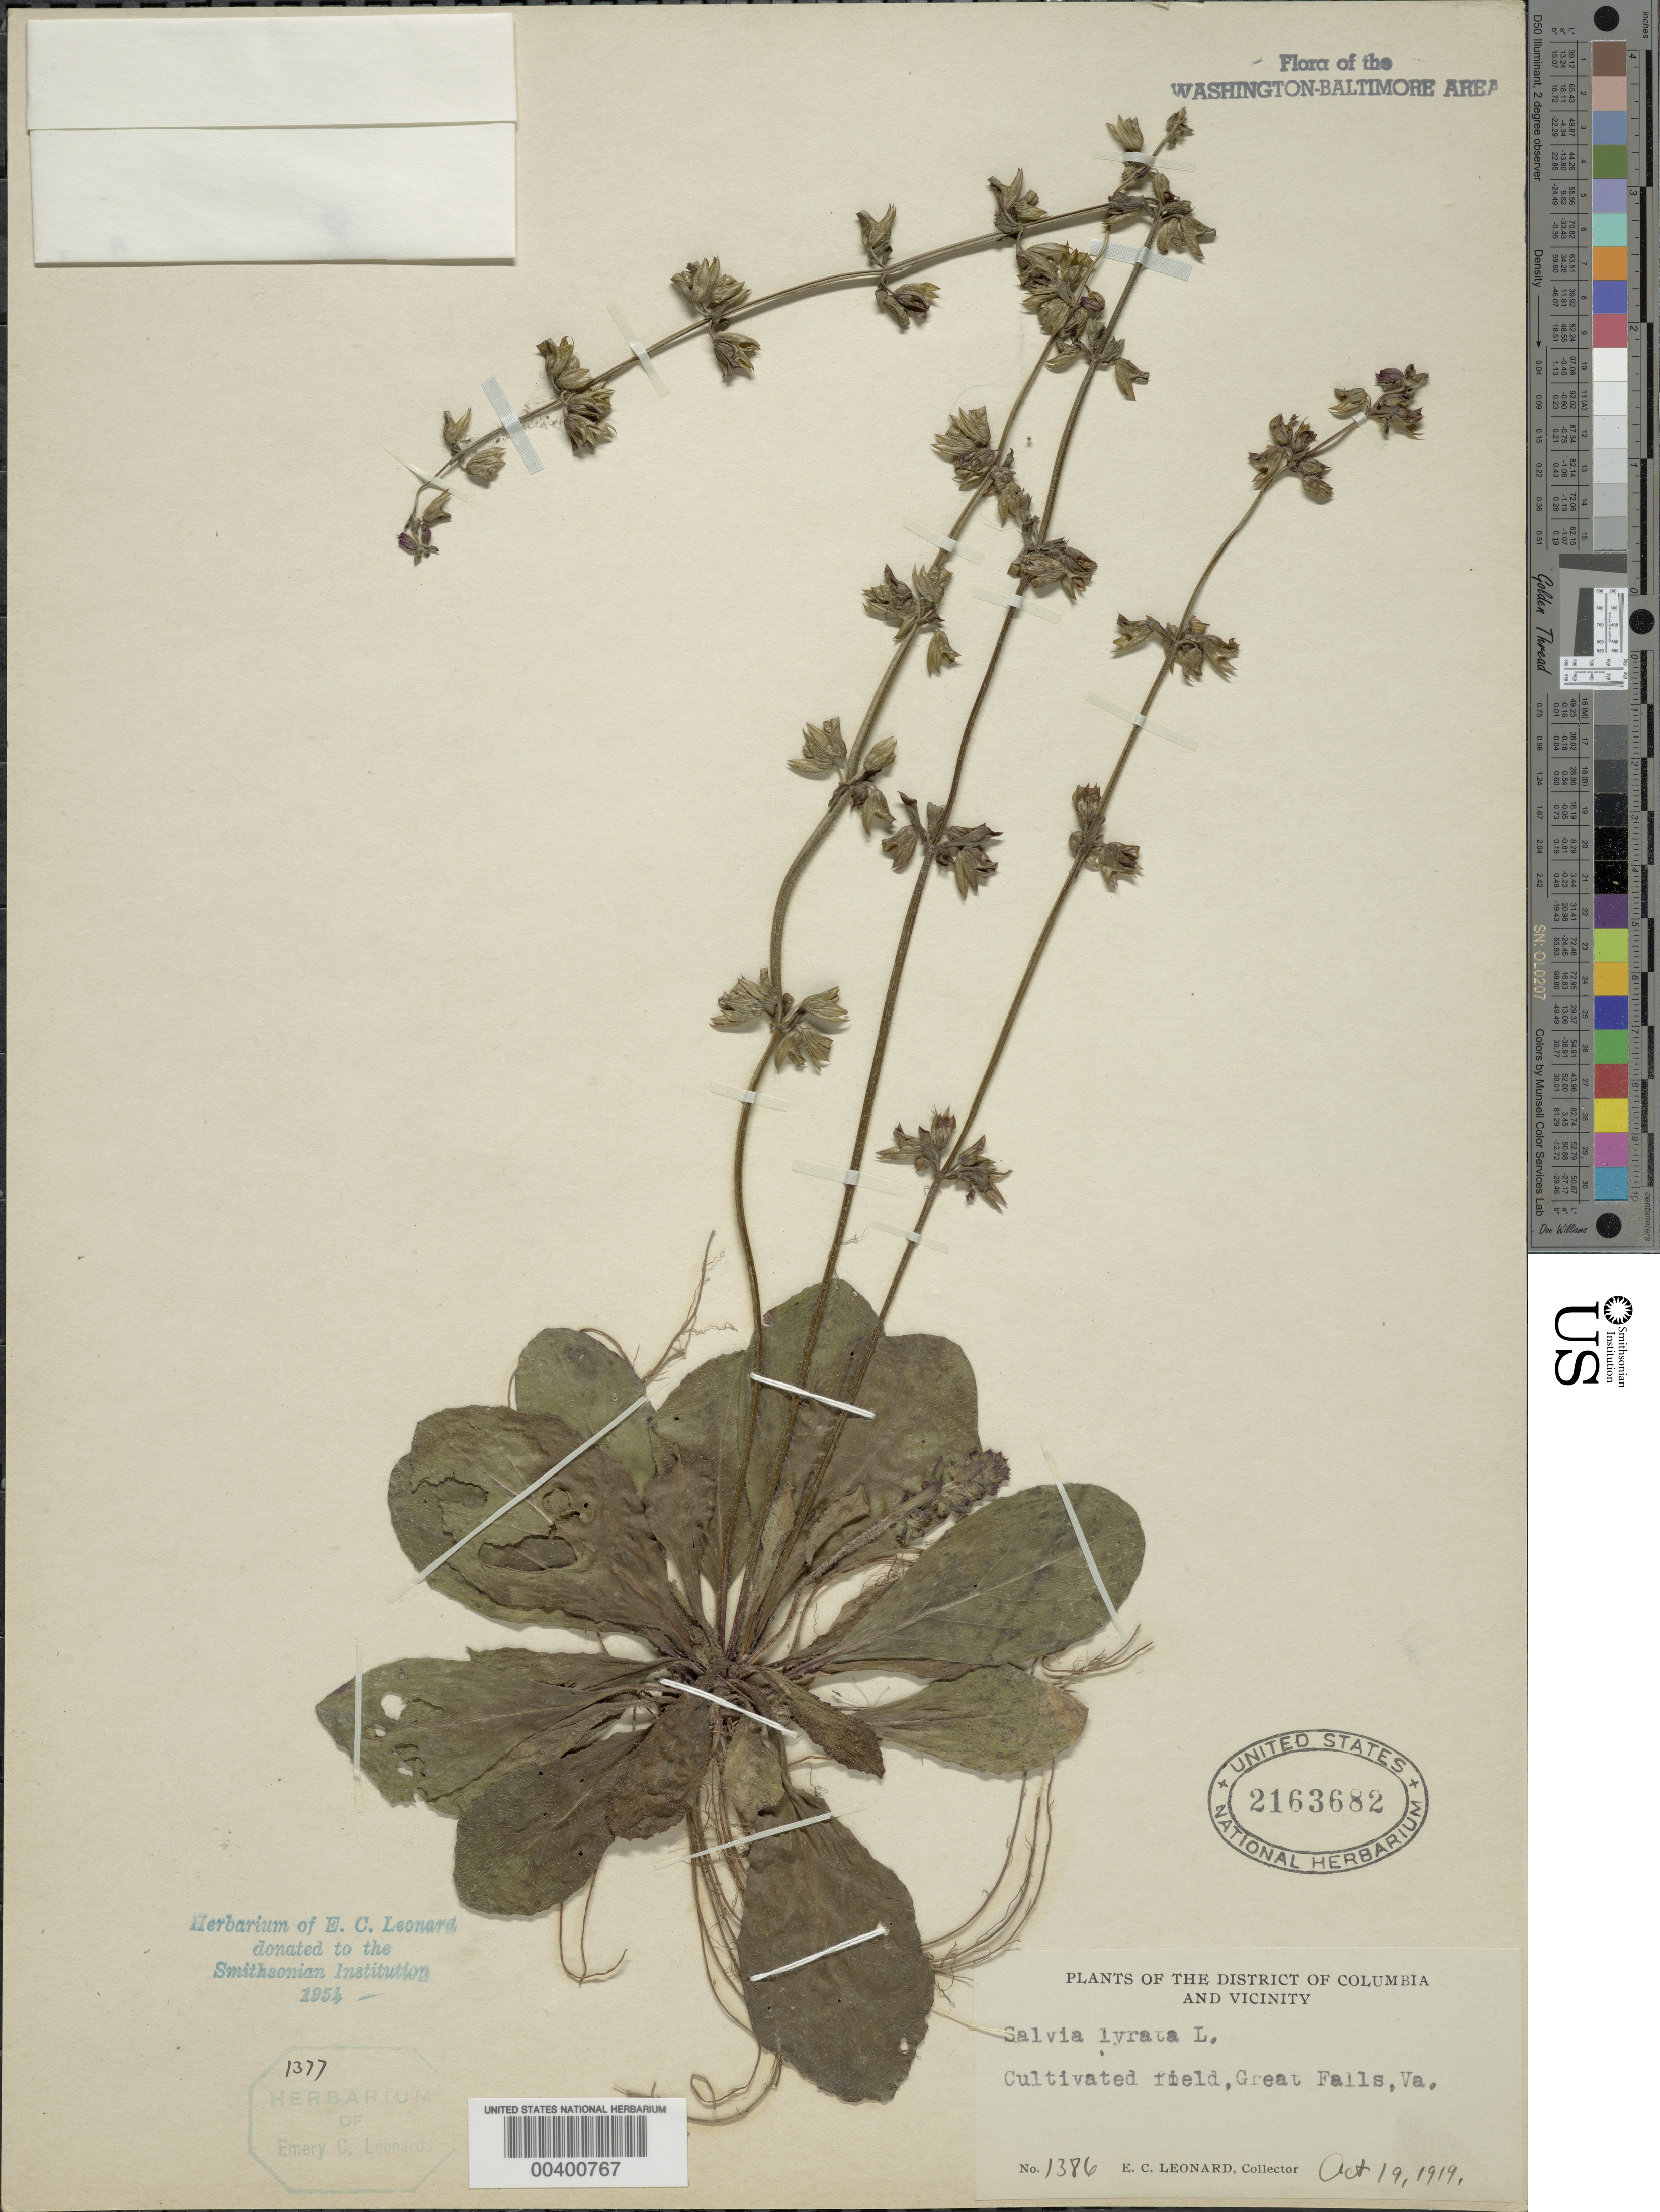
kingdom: Plantae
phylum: Tracheophyta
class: Magnoliopsida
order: Lamiales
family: Lamiaceae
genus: Salvia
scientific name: Salvia lyrata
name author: L.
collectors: E. C. Leonard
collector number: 1386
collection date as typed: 19 Oct 1919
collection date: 1919-10-19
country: United States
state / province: Virginia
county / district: Fairfax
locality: Great Falls C. and O. Canal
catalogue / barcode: US 2163682